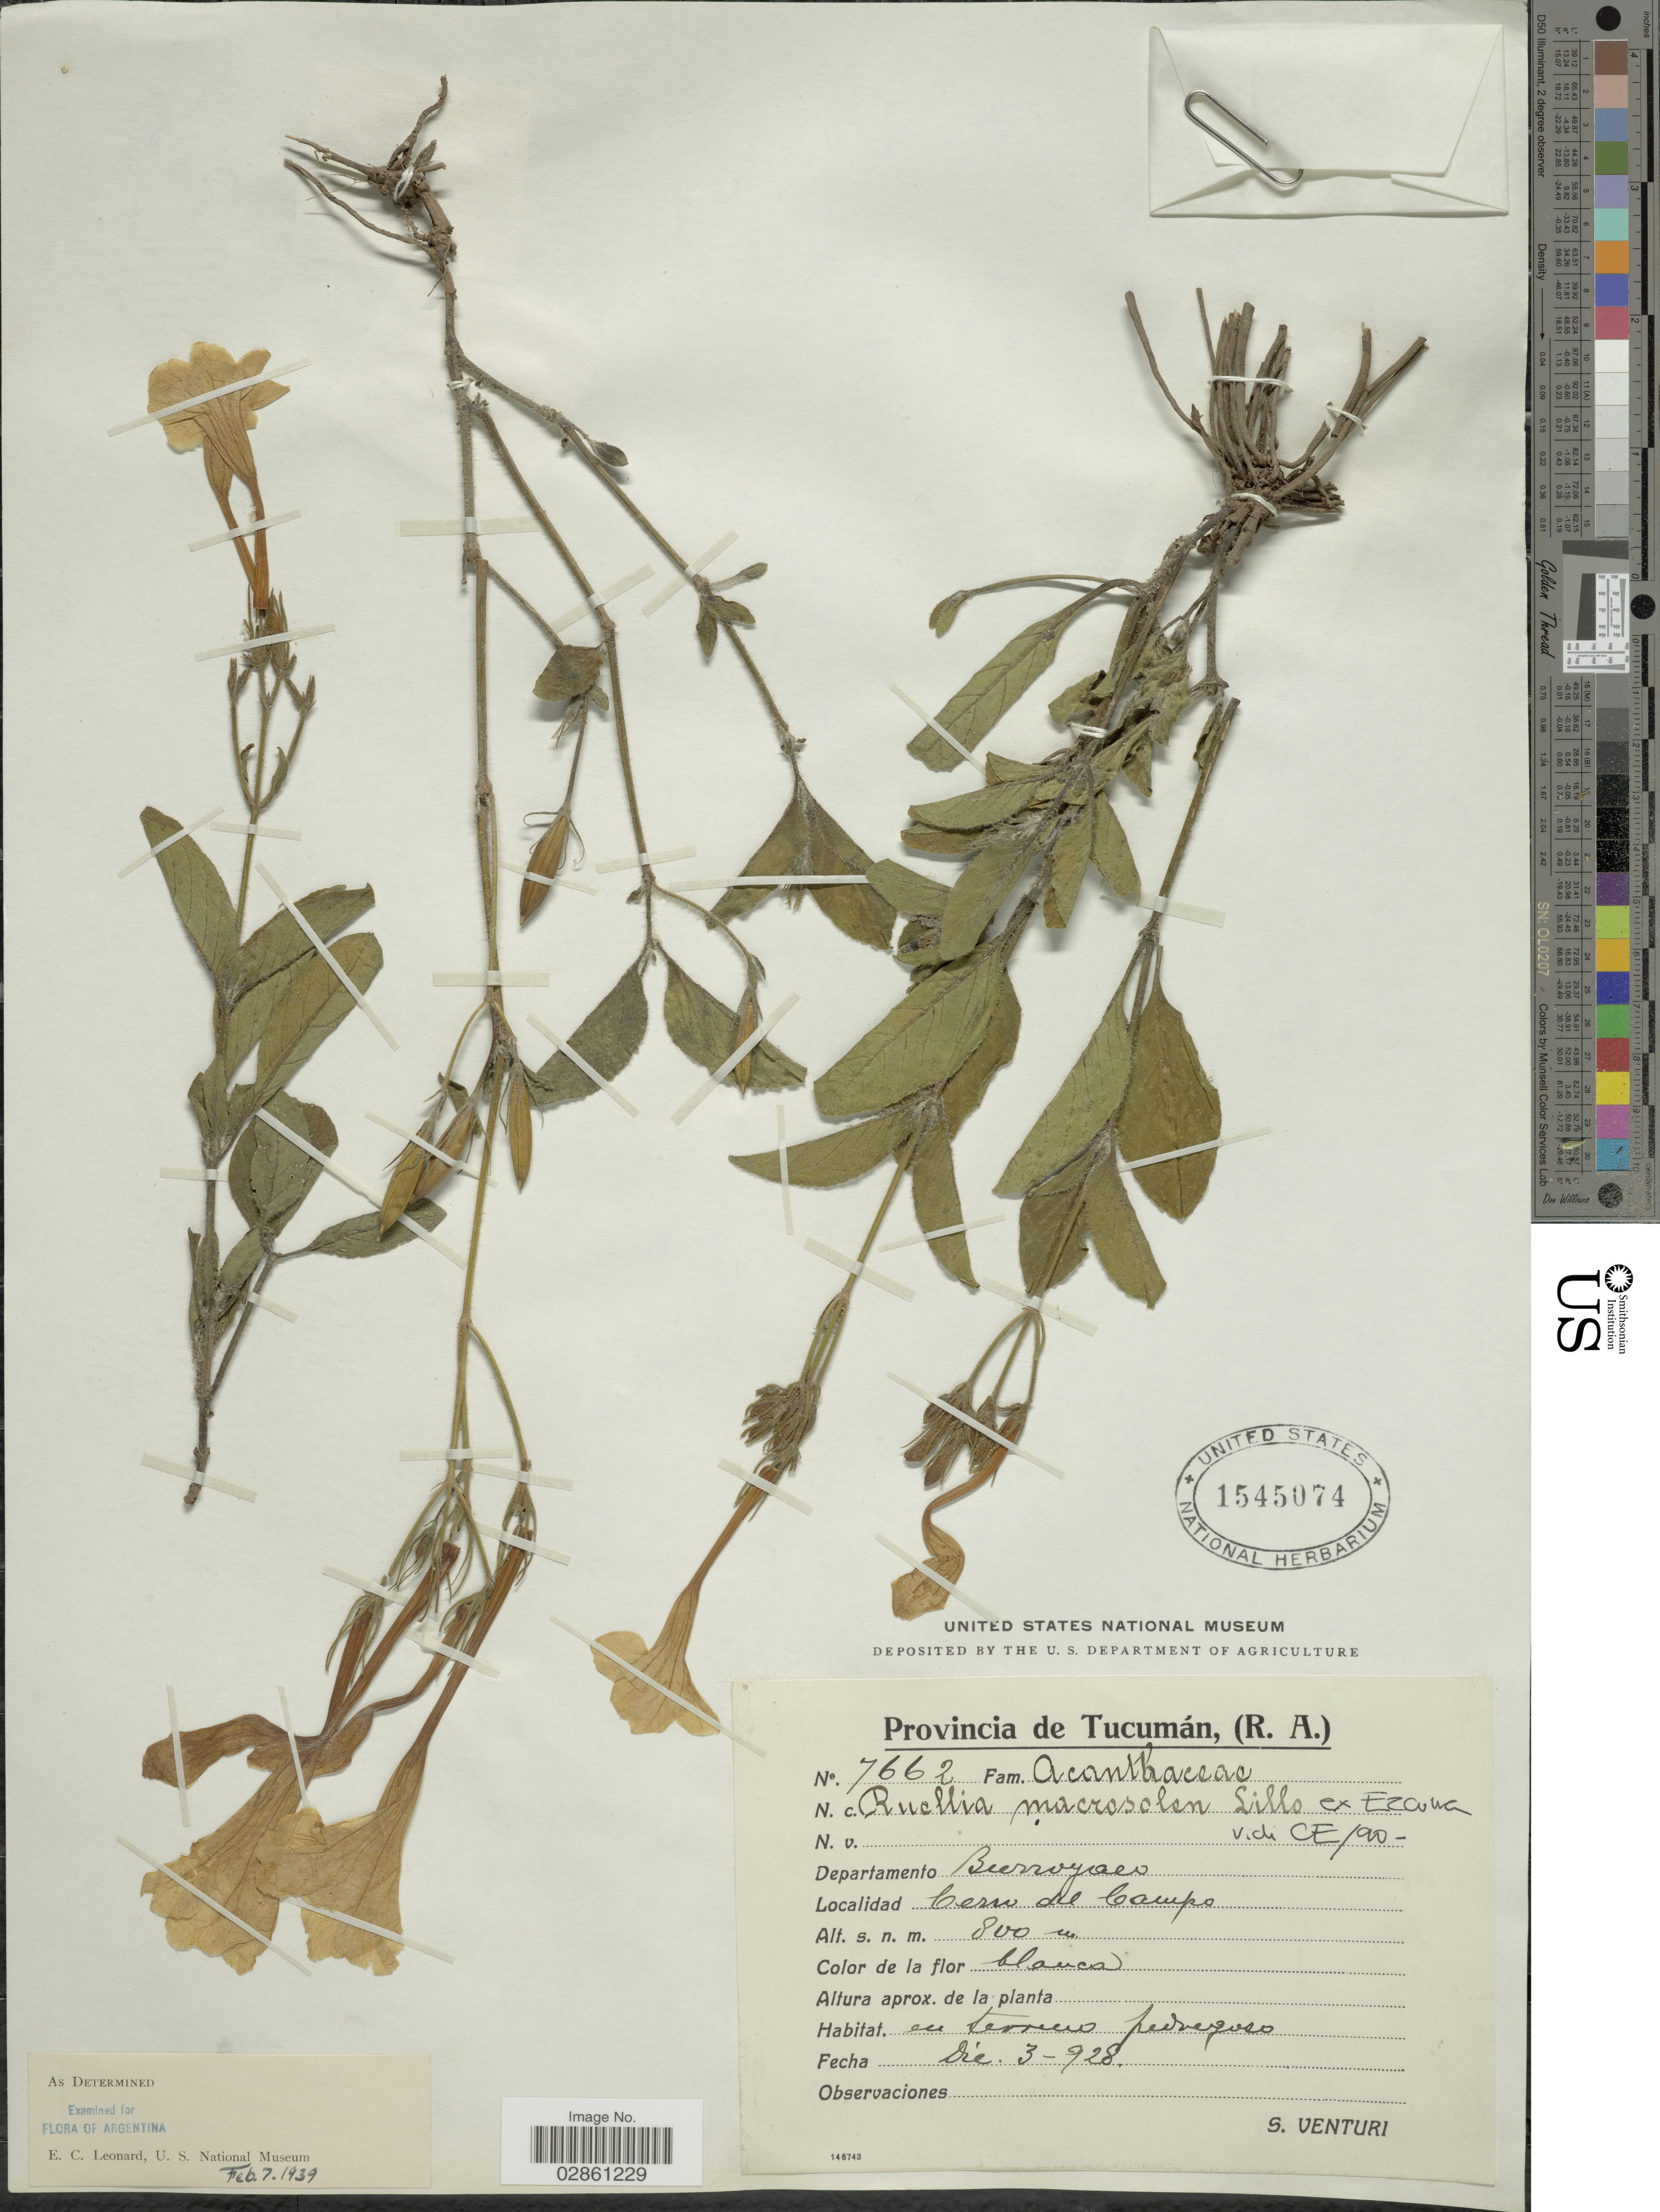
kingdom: Plantae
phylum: Tracheophyta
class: Magnoliopsida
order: Lamiales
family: Acanthaceae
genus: Ruellia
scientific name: Ruellia macrosolen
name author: Lillo ex C. Ezcurra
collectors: S. Venturi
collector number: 7662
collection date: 1928-12-03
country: Argentina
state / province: Tucuman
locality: Departamento Burroyaco, Cerro del Campo.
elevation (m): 800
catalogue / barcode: US 1545074